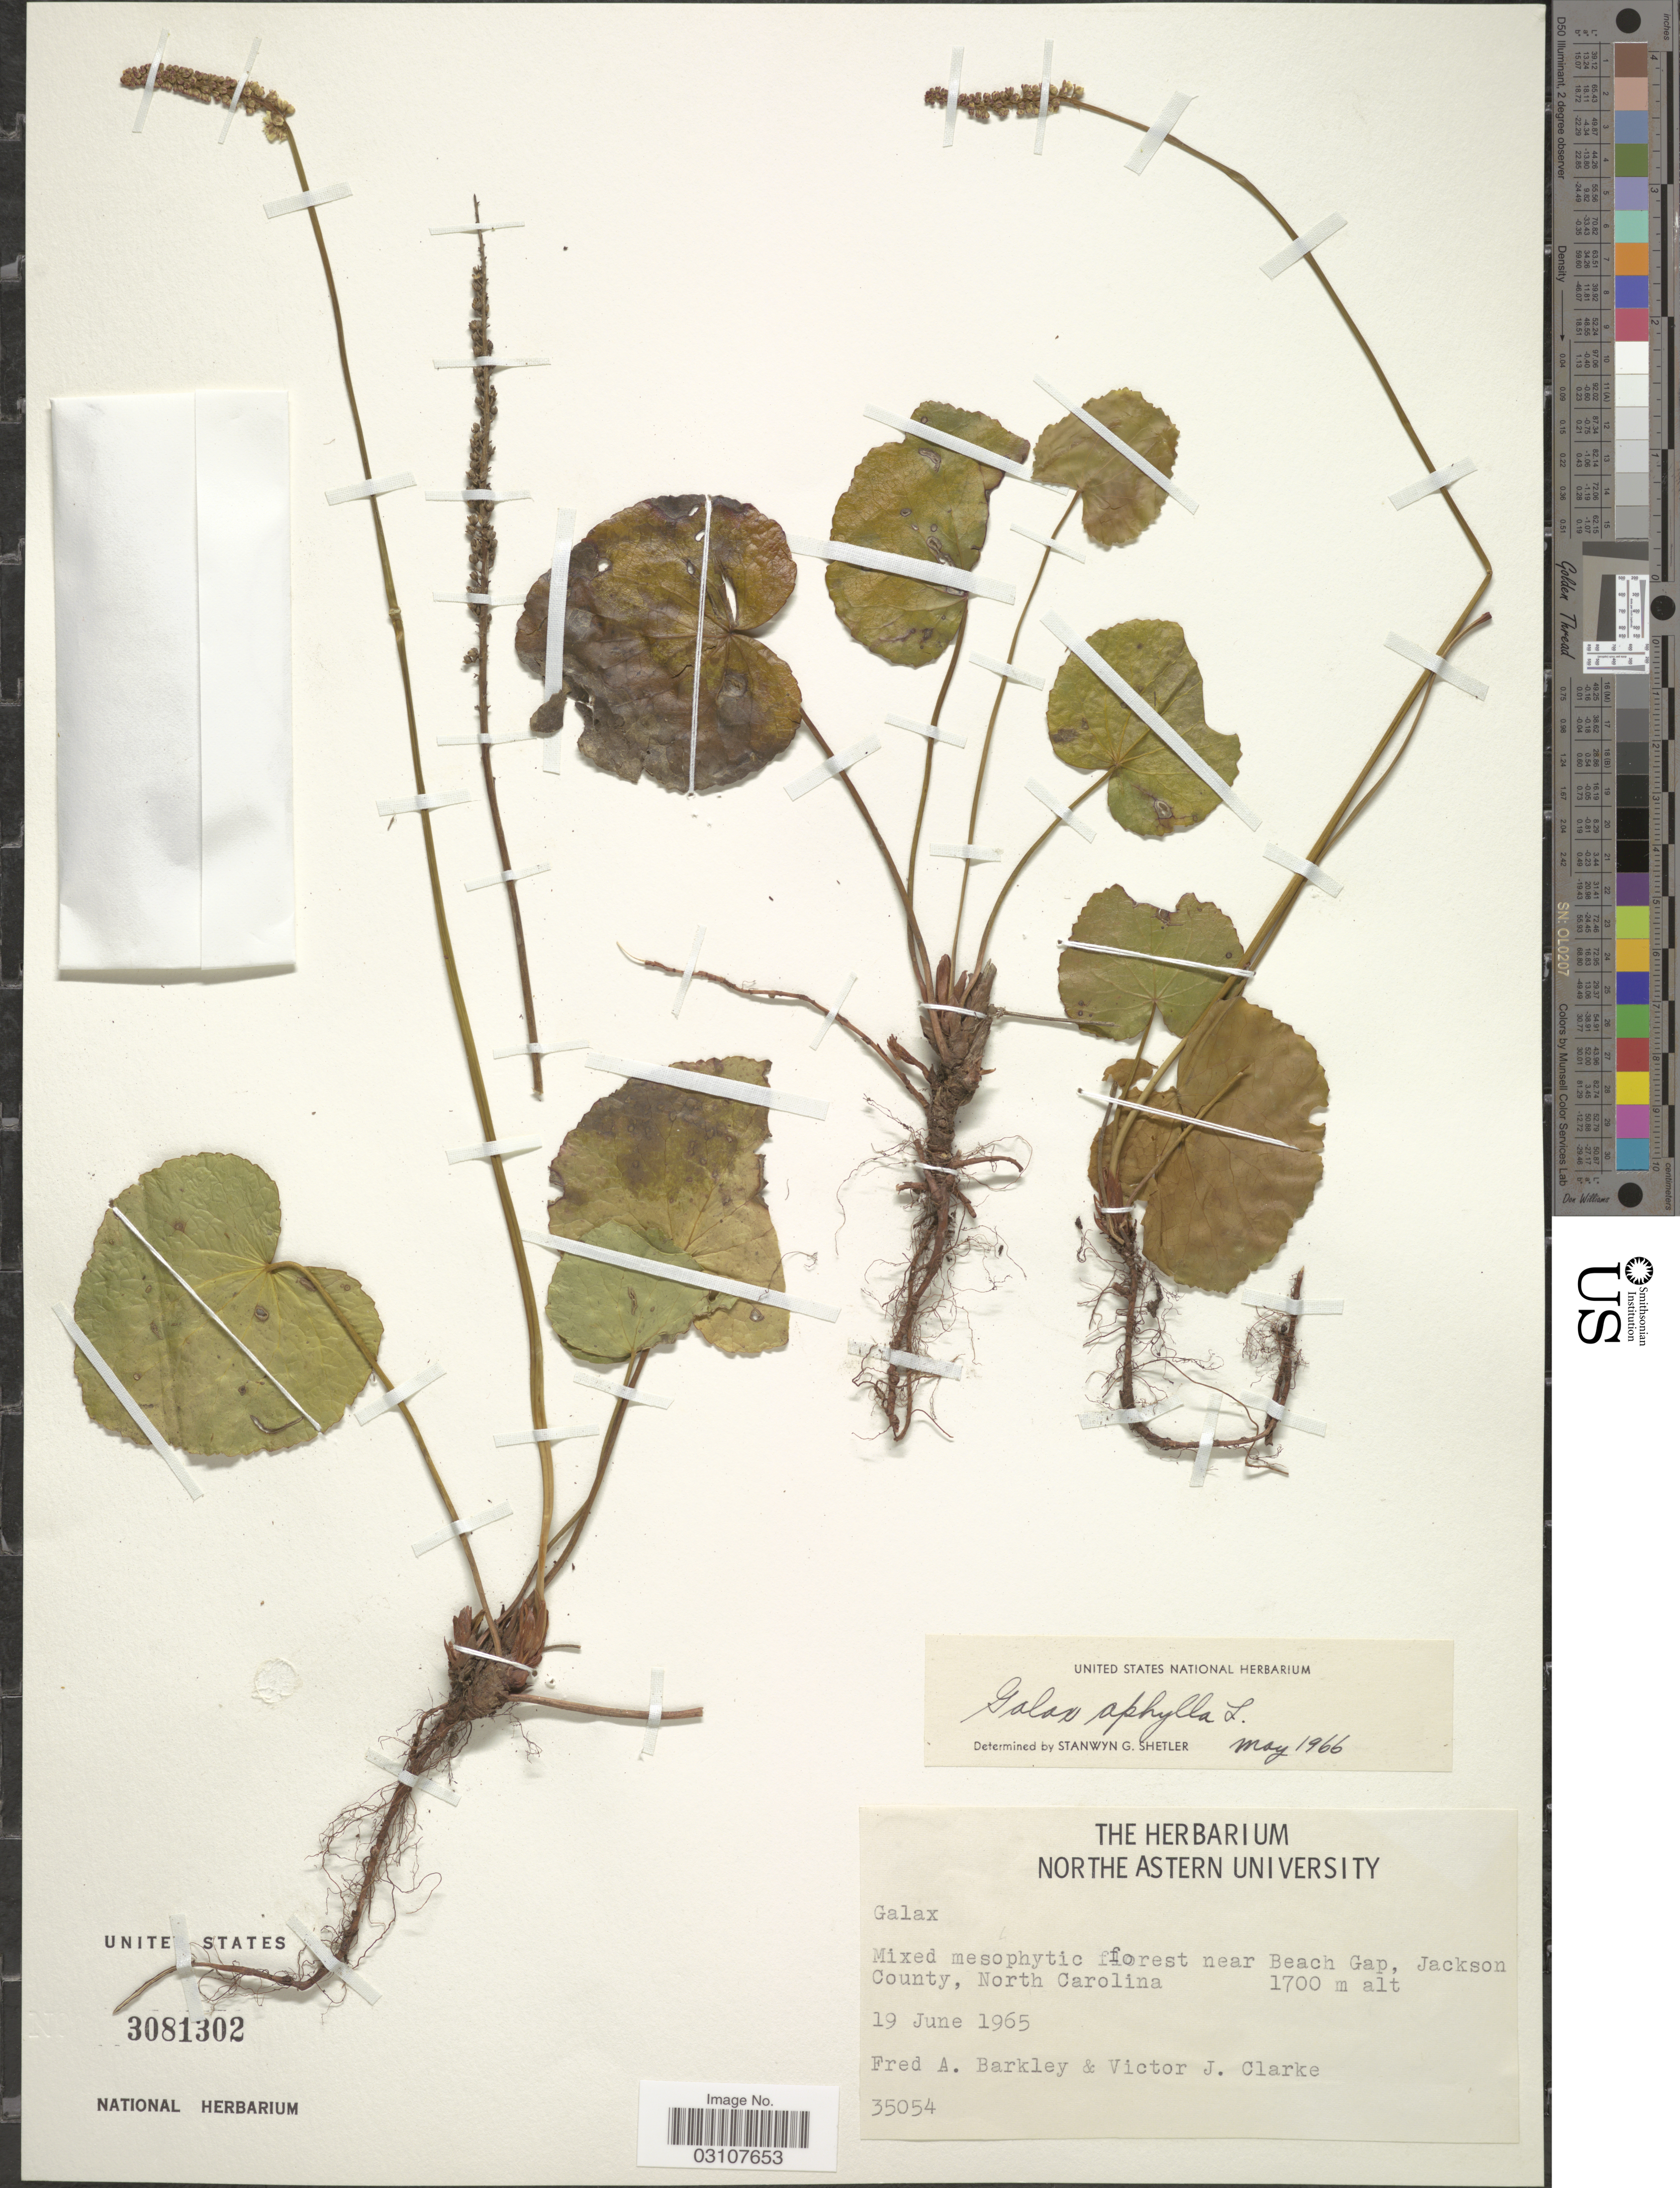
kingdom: Plantae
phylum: Tracheophyta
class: Magnoliopsida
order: Ericales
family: Diapensiaceae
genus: Galax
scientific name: Galax urceolata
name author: (Poir.) Brummitt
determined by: Gaynor, Michelle L., (FLAS), University of Florida (UNITED STATES)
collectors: F. A. Barkley & V. Clarke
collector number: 35054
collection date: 1965-06-19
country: United States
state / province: North Carolina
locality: Near Beach Gap, Jackson County.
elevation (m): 1700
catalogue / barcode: US 3081302